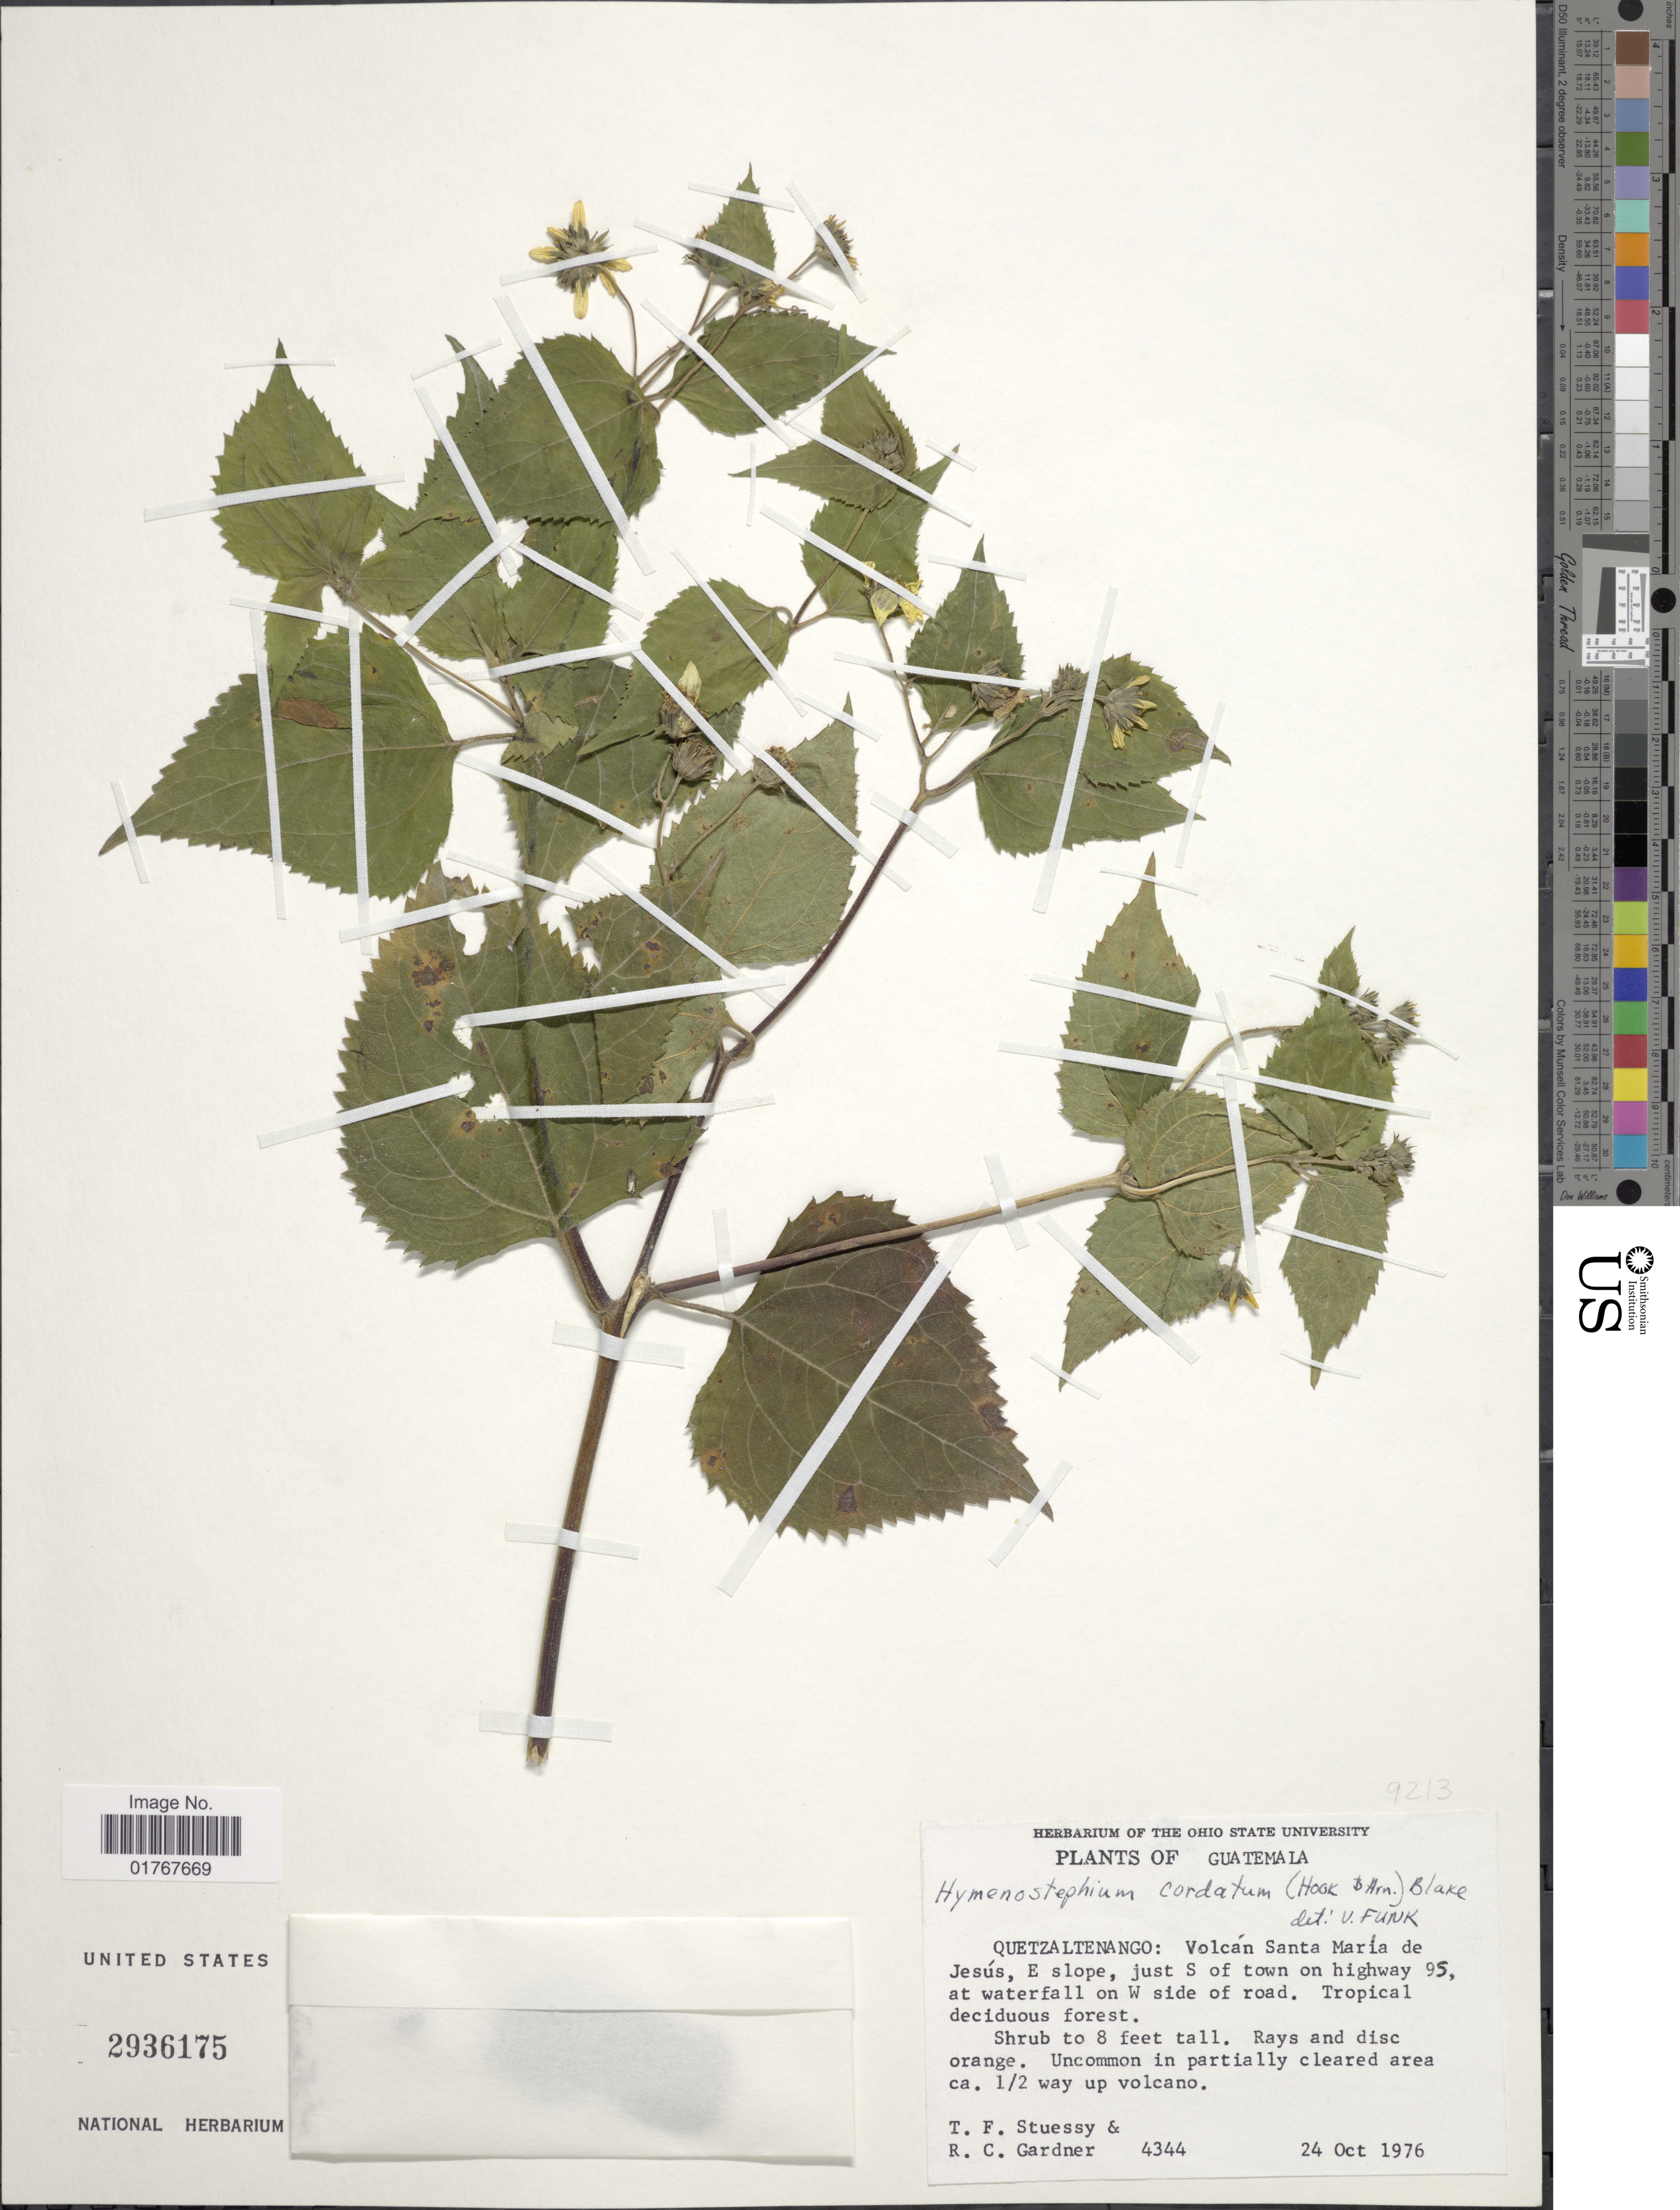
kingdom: Plantae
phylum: Tracheophyta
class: Magnoliopsida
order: Asterales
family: Asteraceae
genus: Viguiera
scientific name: Viguiera cordata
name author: (Hook. & Arn.) D'Arcy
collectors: T. Stuessy & R. C. Gardner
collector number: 4344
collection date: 1976-10-24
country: Guatemala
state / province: Quetzaltenango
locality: Volcán Santa María de Jesús, E slope, just S of town on highway 95, at waterfall on W side of road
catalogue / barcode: US 2936175